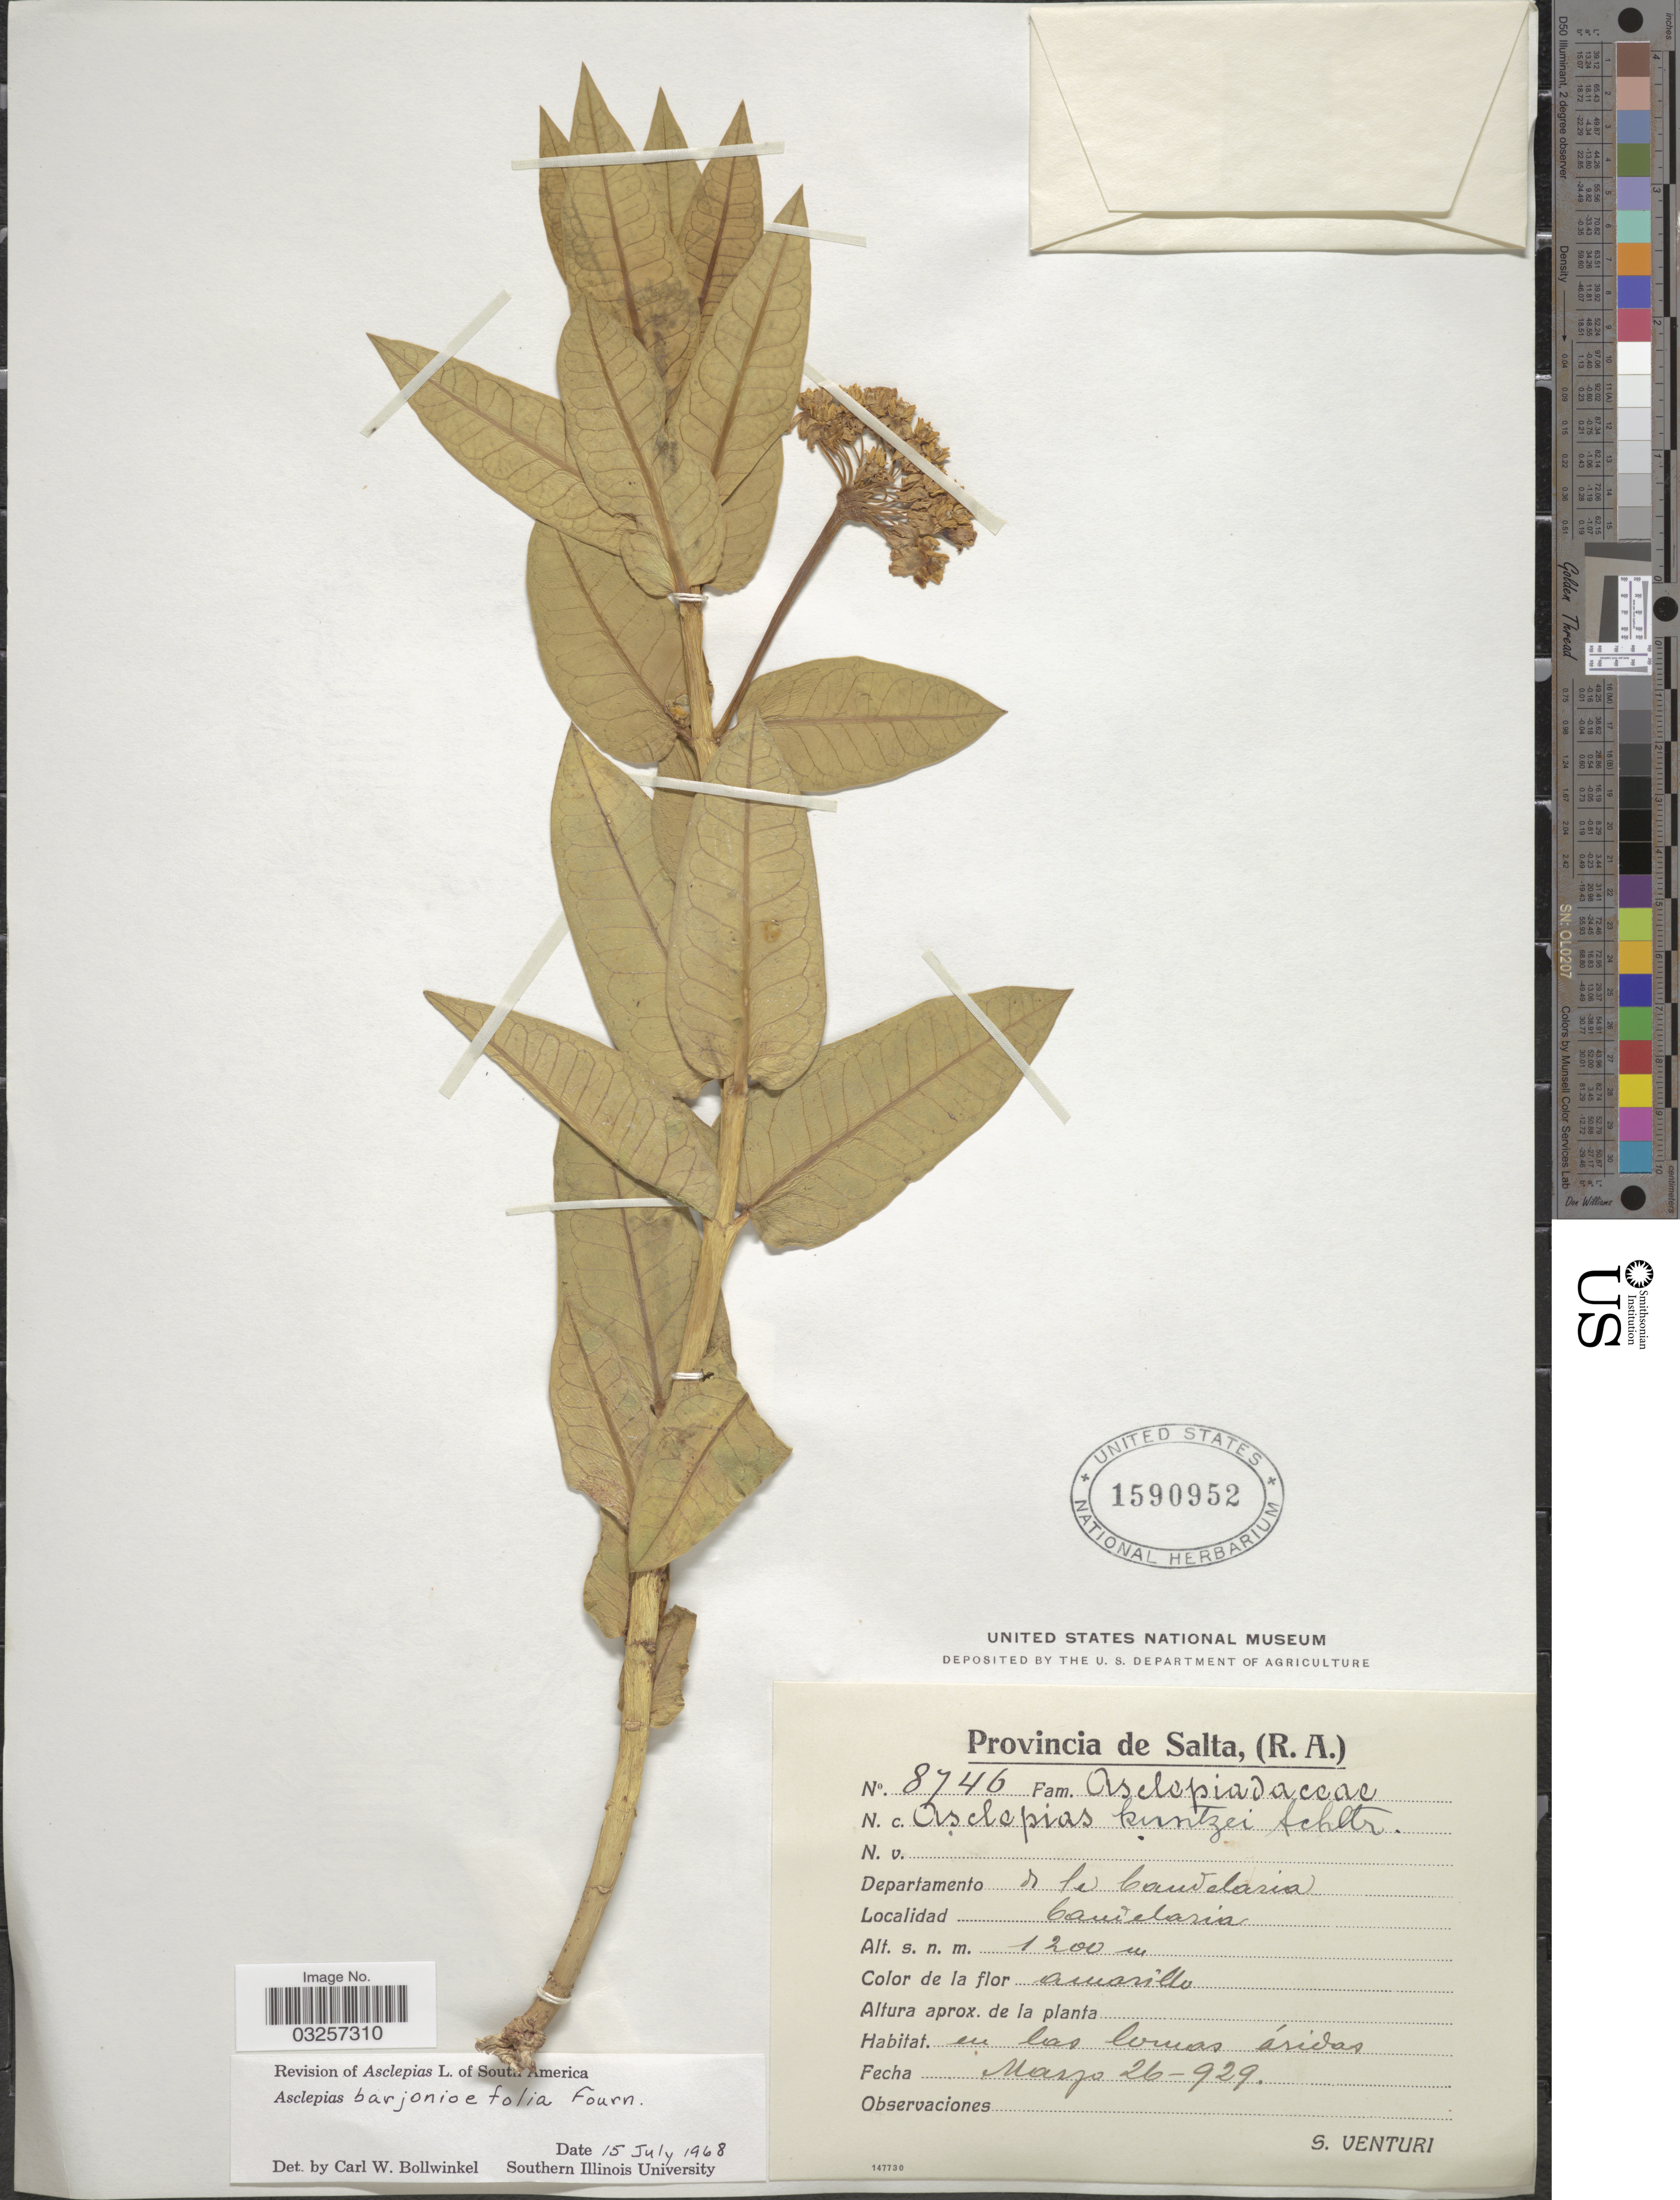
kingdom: Plantae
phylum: Tracheophyta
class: Magnoliopsida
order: Gentianales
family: Apocynaceae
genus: Asclepias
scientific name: Asclepias barjoniifolia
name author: E. Fourn.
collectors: S. Venturi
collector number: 8746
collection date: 1929-03-26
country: Argentina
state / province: Salta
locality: Provincia de Salta. Departamento de le Candelaria. Candelaria.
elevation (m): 1200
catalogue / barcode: US 1590952